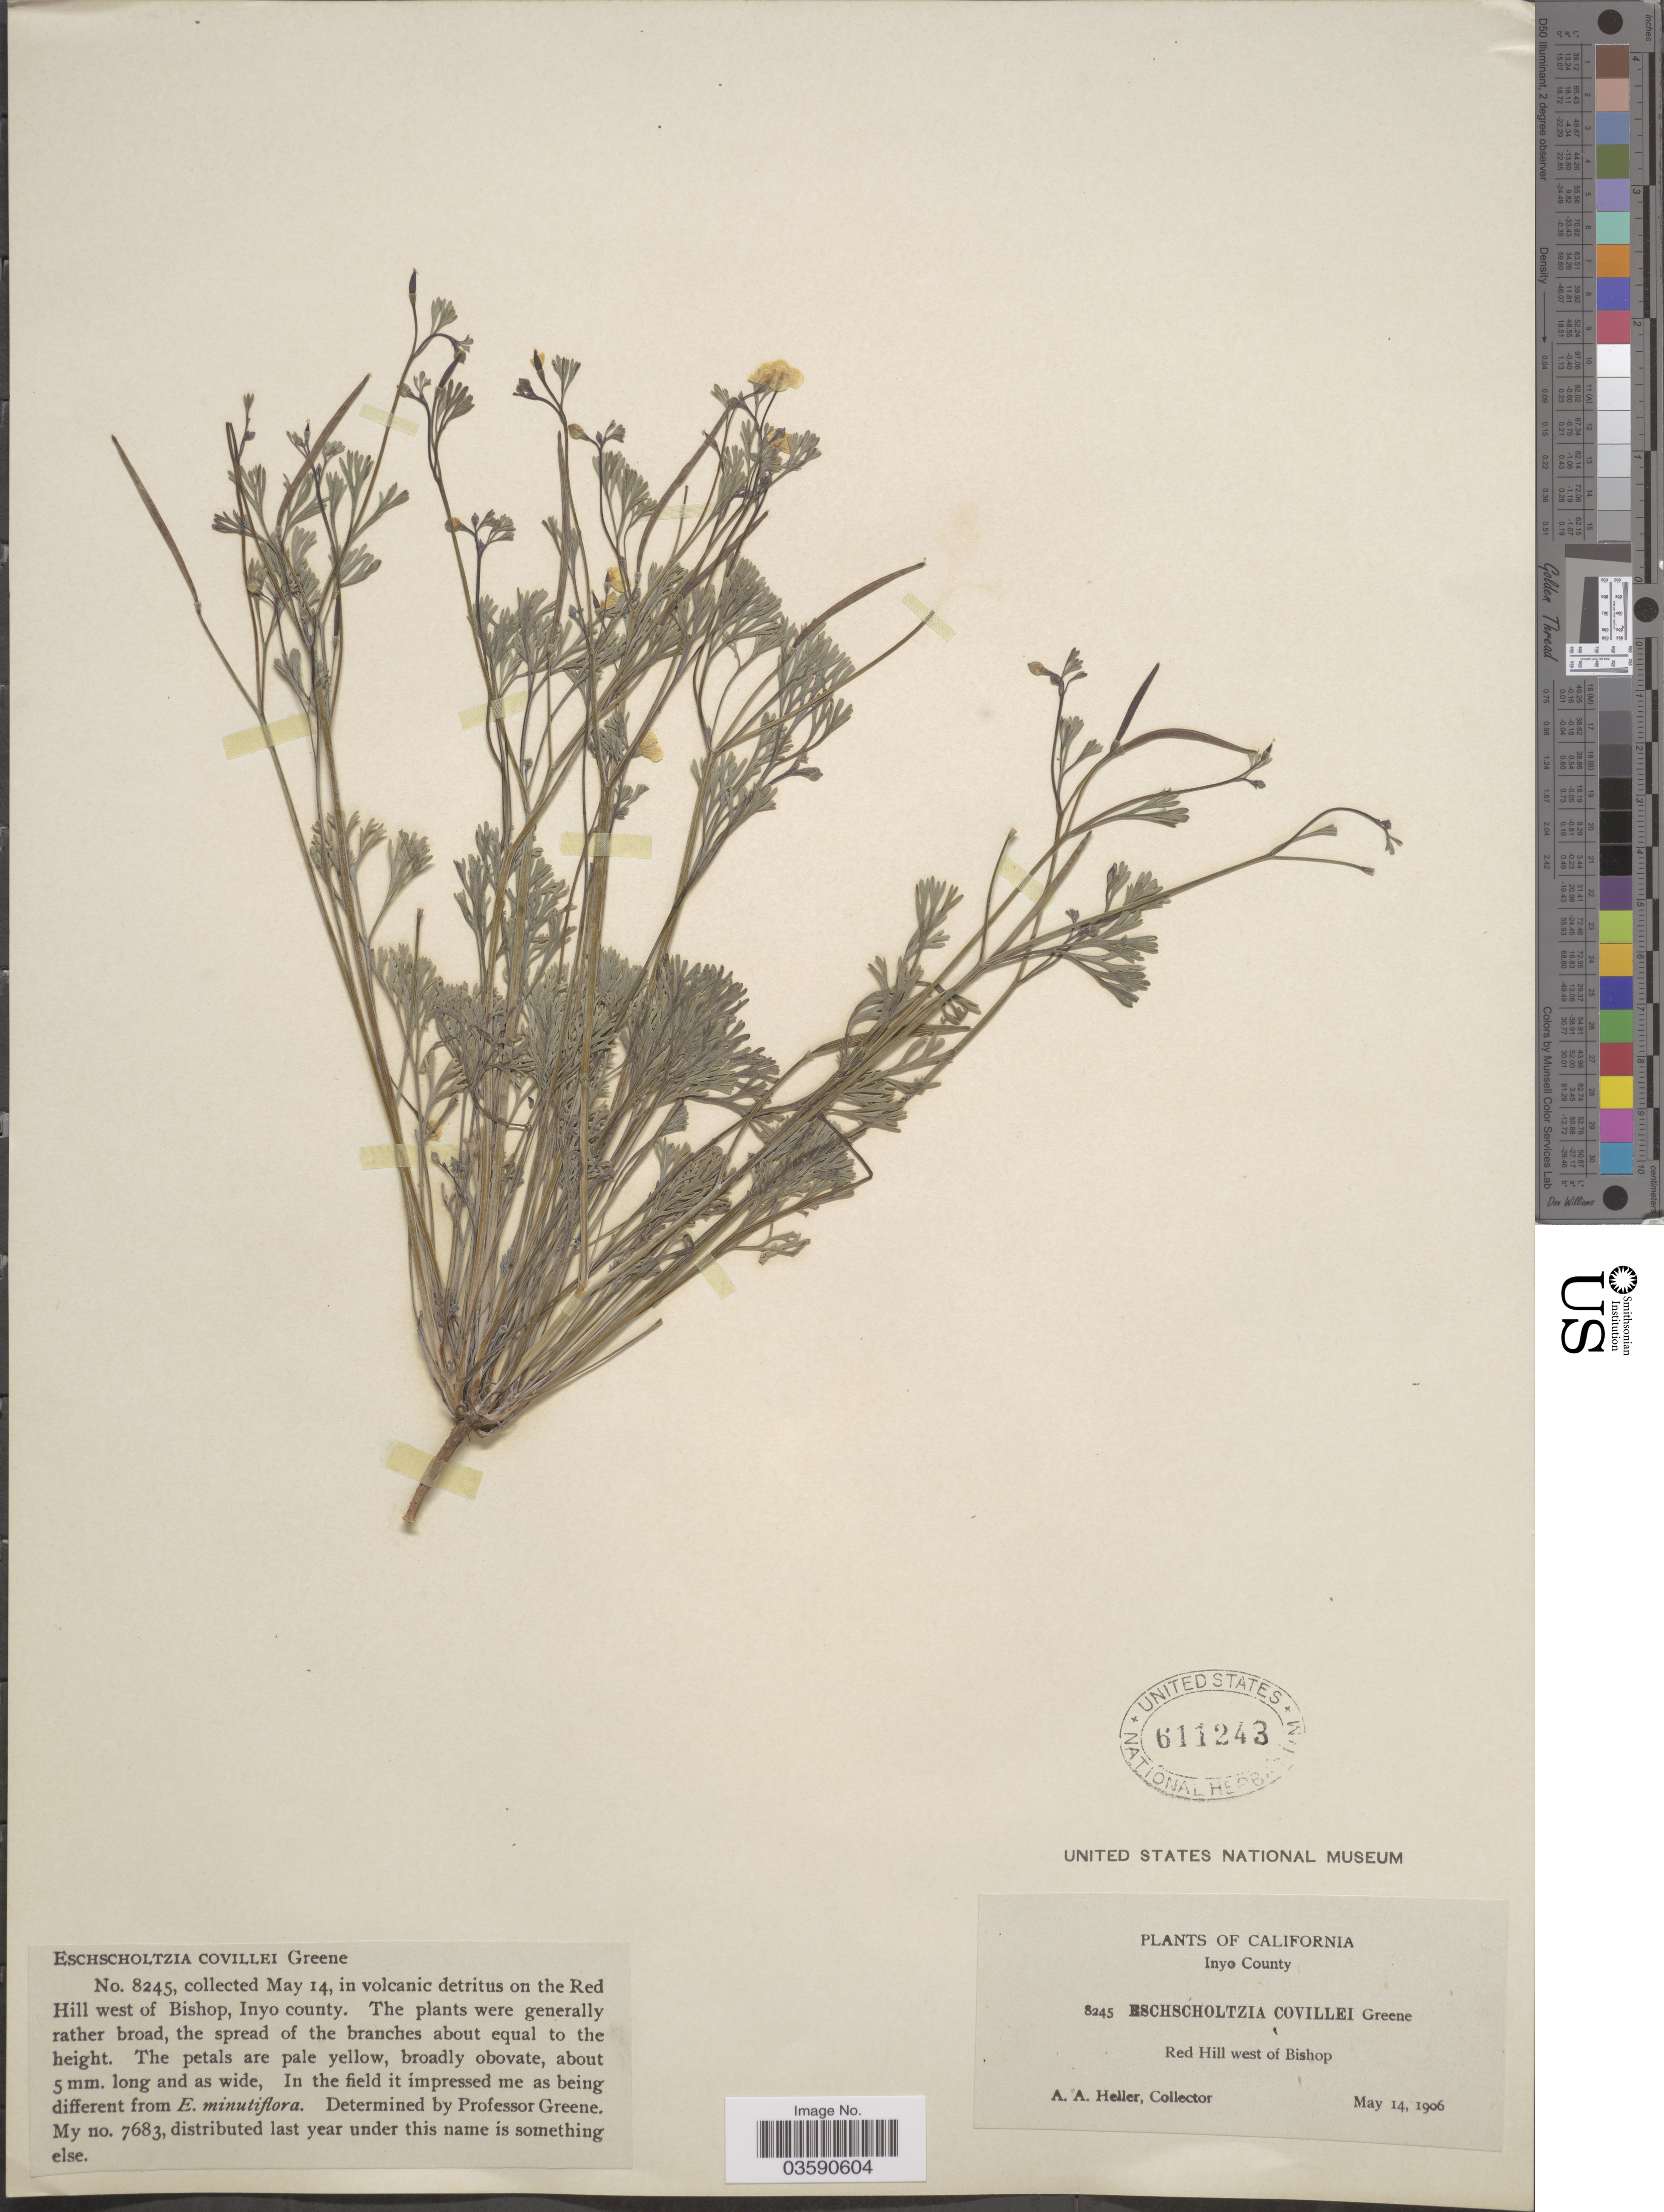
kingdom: Plantae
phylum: Tracheophyta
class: Magnoliopsida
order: Ranunculales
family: Papaveraceae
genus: Eschscholzia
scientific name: Eschscholzia micrantha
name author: Greene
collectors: A. A. Heller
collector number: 8245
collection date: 1906-05-14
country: United States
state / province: California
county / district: Inyo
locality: In volcanic detritus on the Red Hill west of Bishop, Inyo County.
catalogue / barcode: US 611243